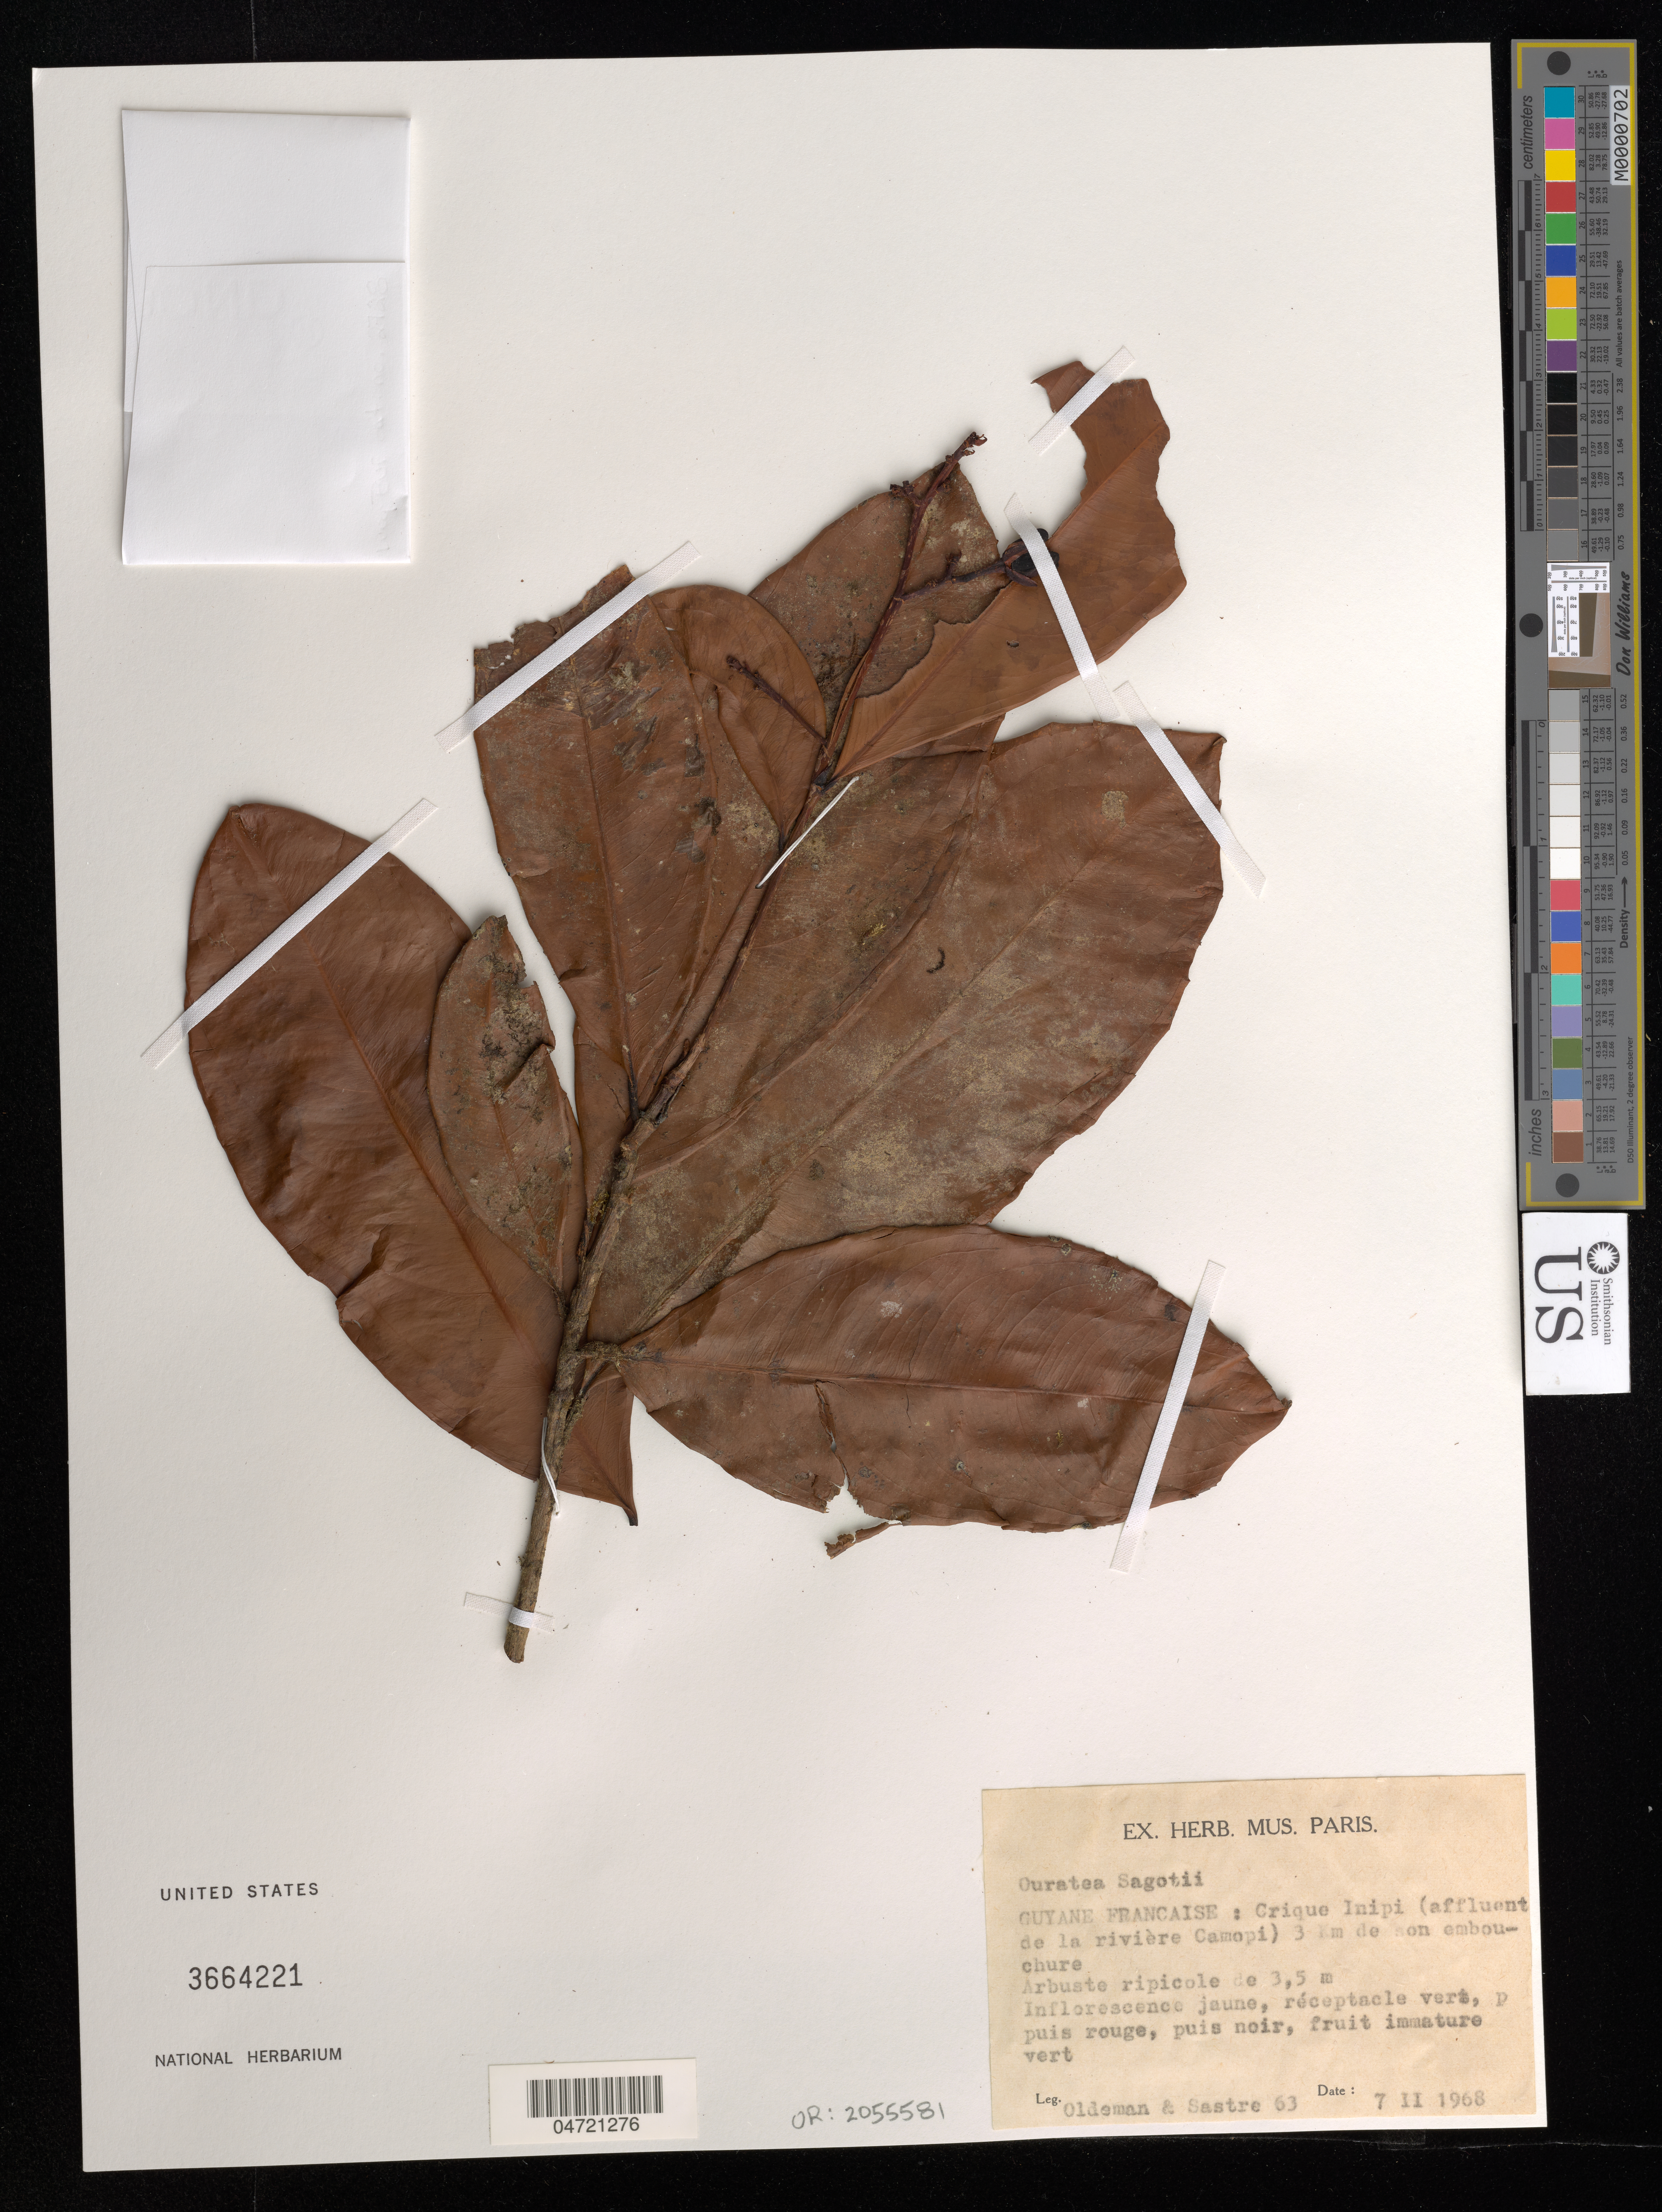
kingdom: Plantae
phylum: Tracheophyta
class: Magnoliopsida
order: Malpighiales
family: Ochnaceae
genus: Ouratea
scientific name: Ouratea sagotii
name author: (Tiegh.) Lemée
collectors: R. Oldeman & C. H. L. Sastre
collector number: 63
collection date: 1968-02-07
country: French Guiana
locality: Crique Inipi (affluent de la rivière Camopi) 3 km desson embouchure.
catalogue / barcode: US 3664221